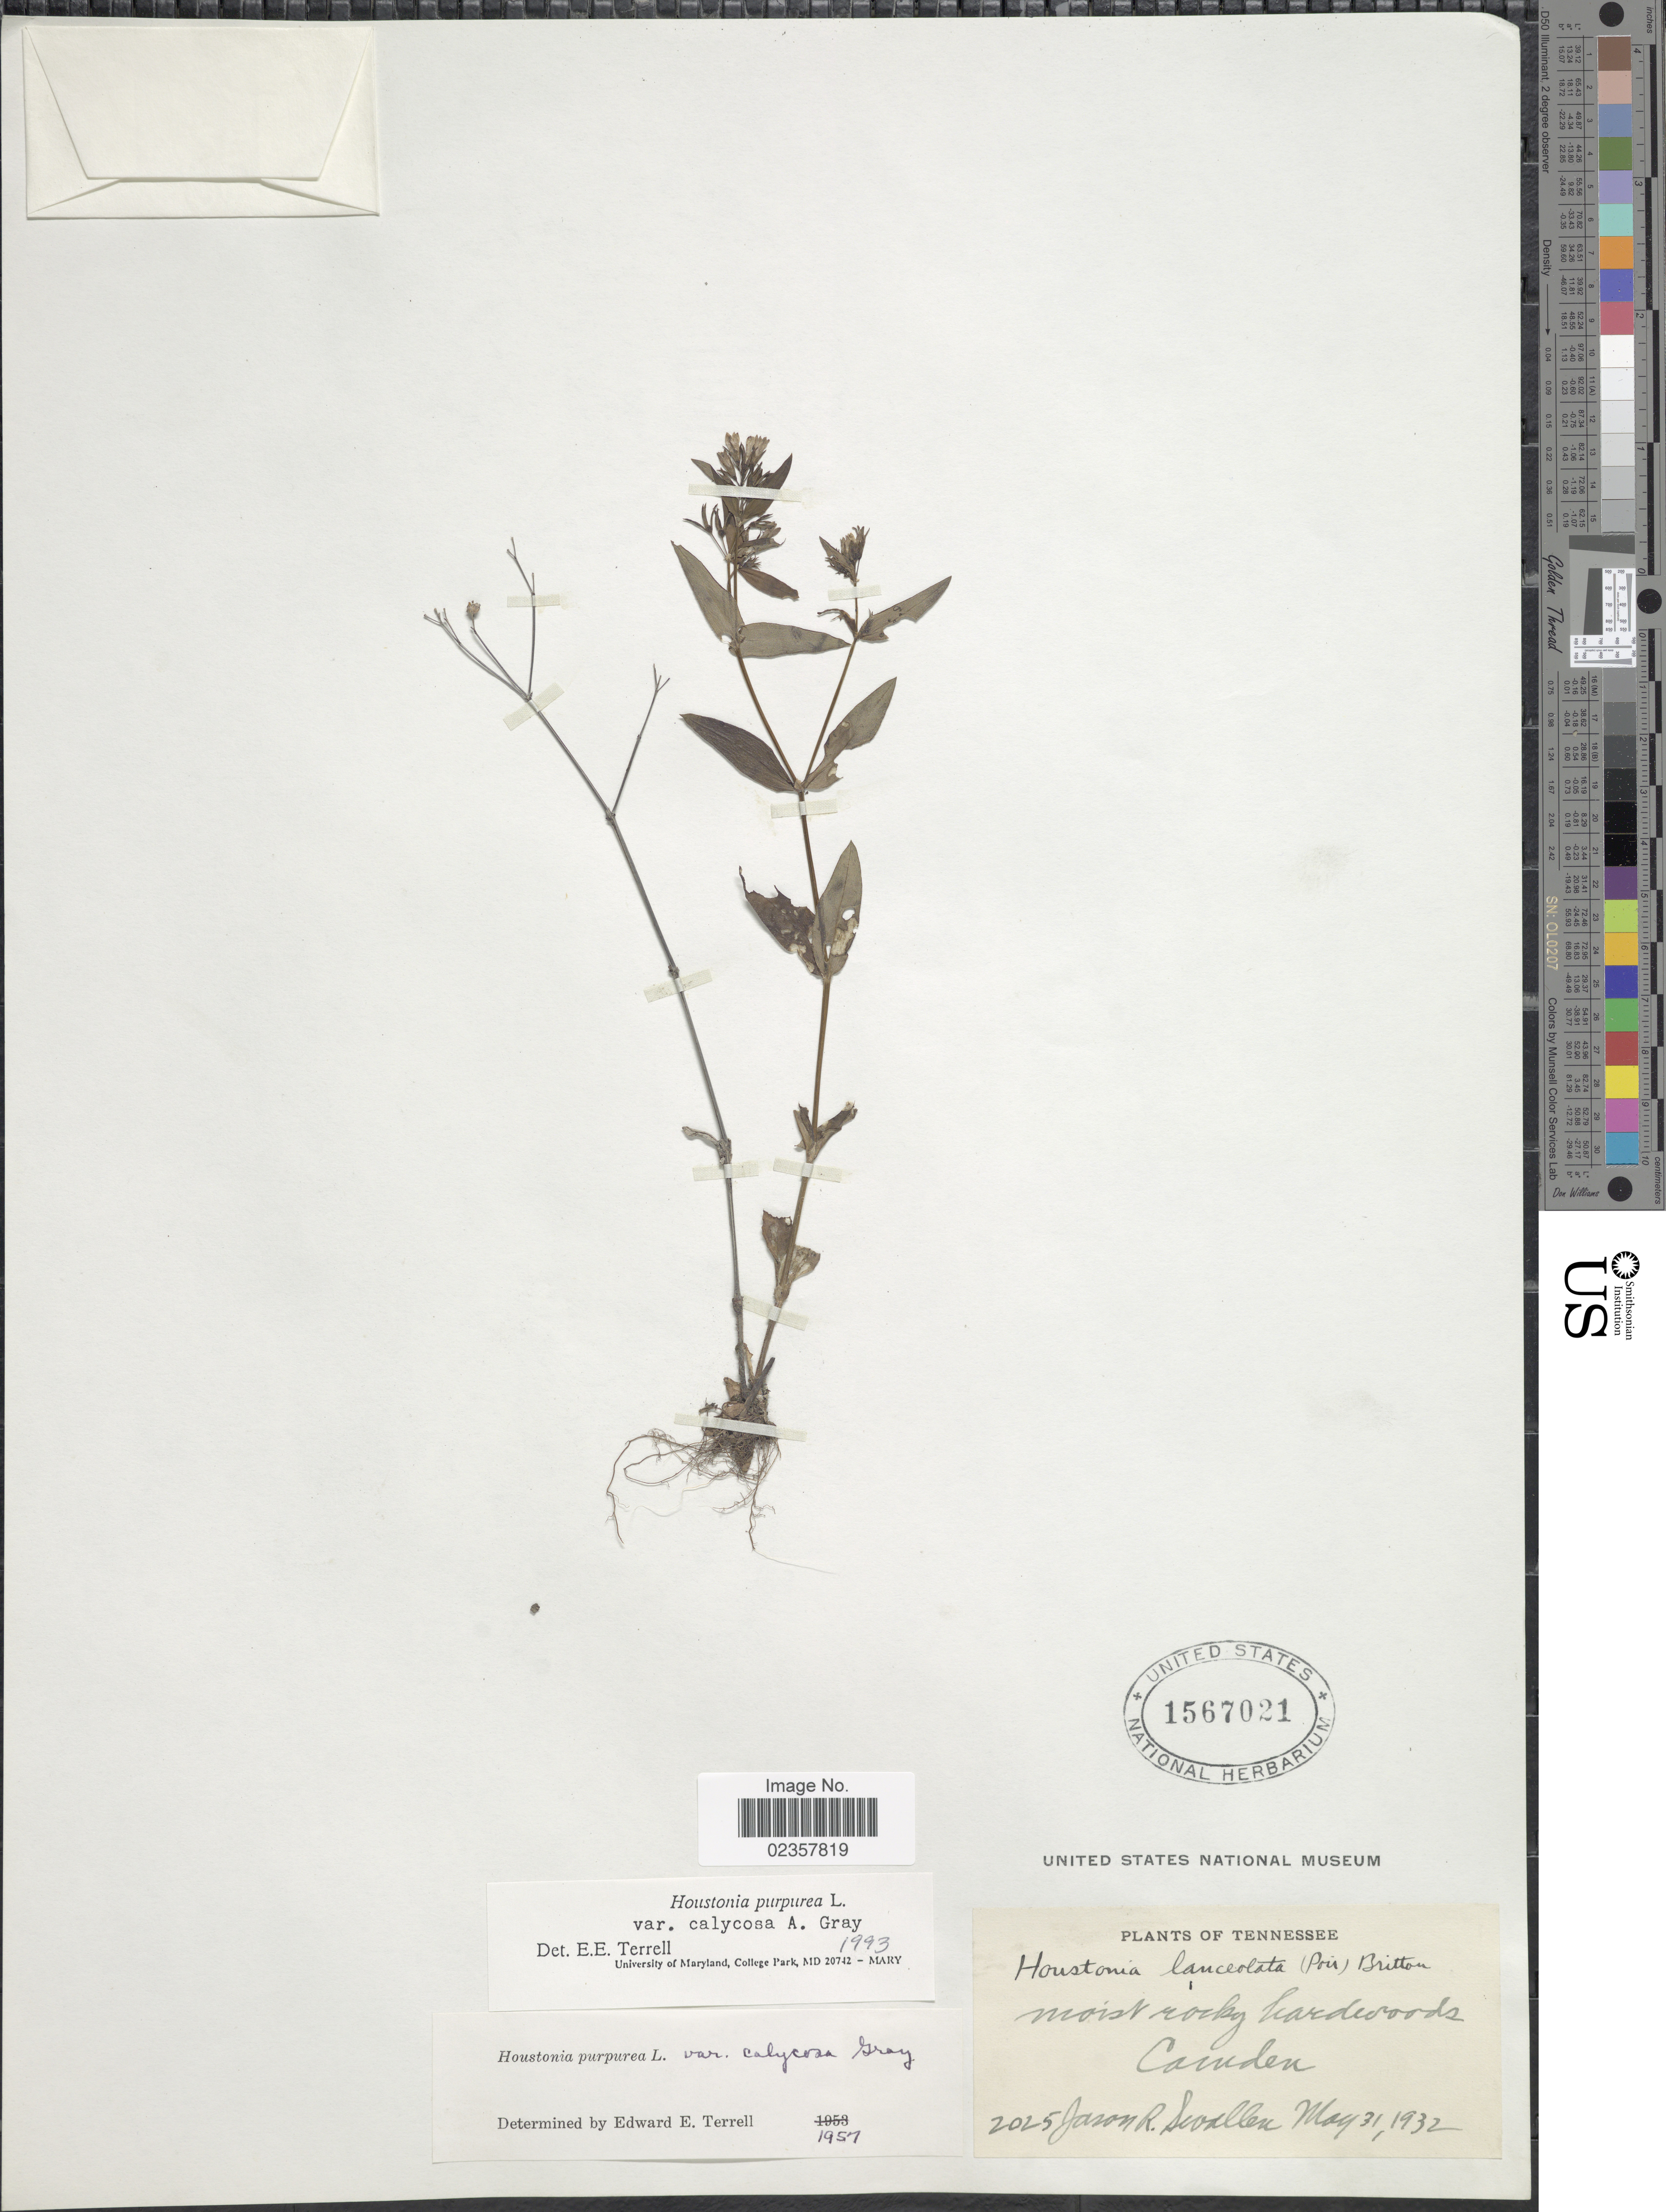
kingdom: Plantae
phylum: Tracheophyta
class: Magnoliopsida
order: Gentianales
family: Rubiaceae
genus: Houstonia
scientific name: Houstonia purpurea var. calycosa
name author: A. Gray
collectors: J. R. Swallen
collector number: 2025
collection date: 1932-05-31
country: United States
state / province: Tennessee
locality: Moist rocky hardwoods, Camden.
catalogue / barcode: US 1567021